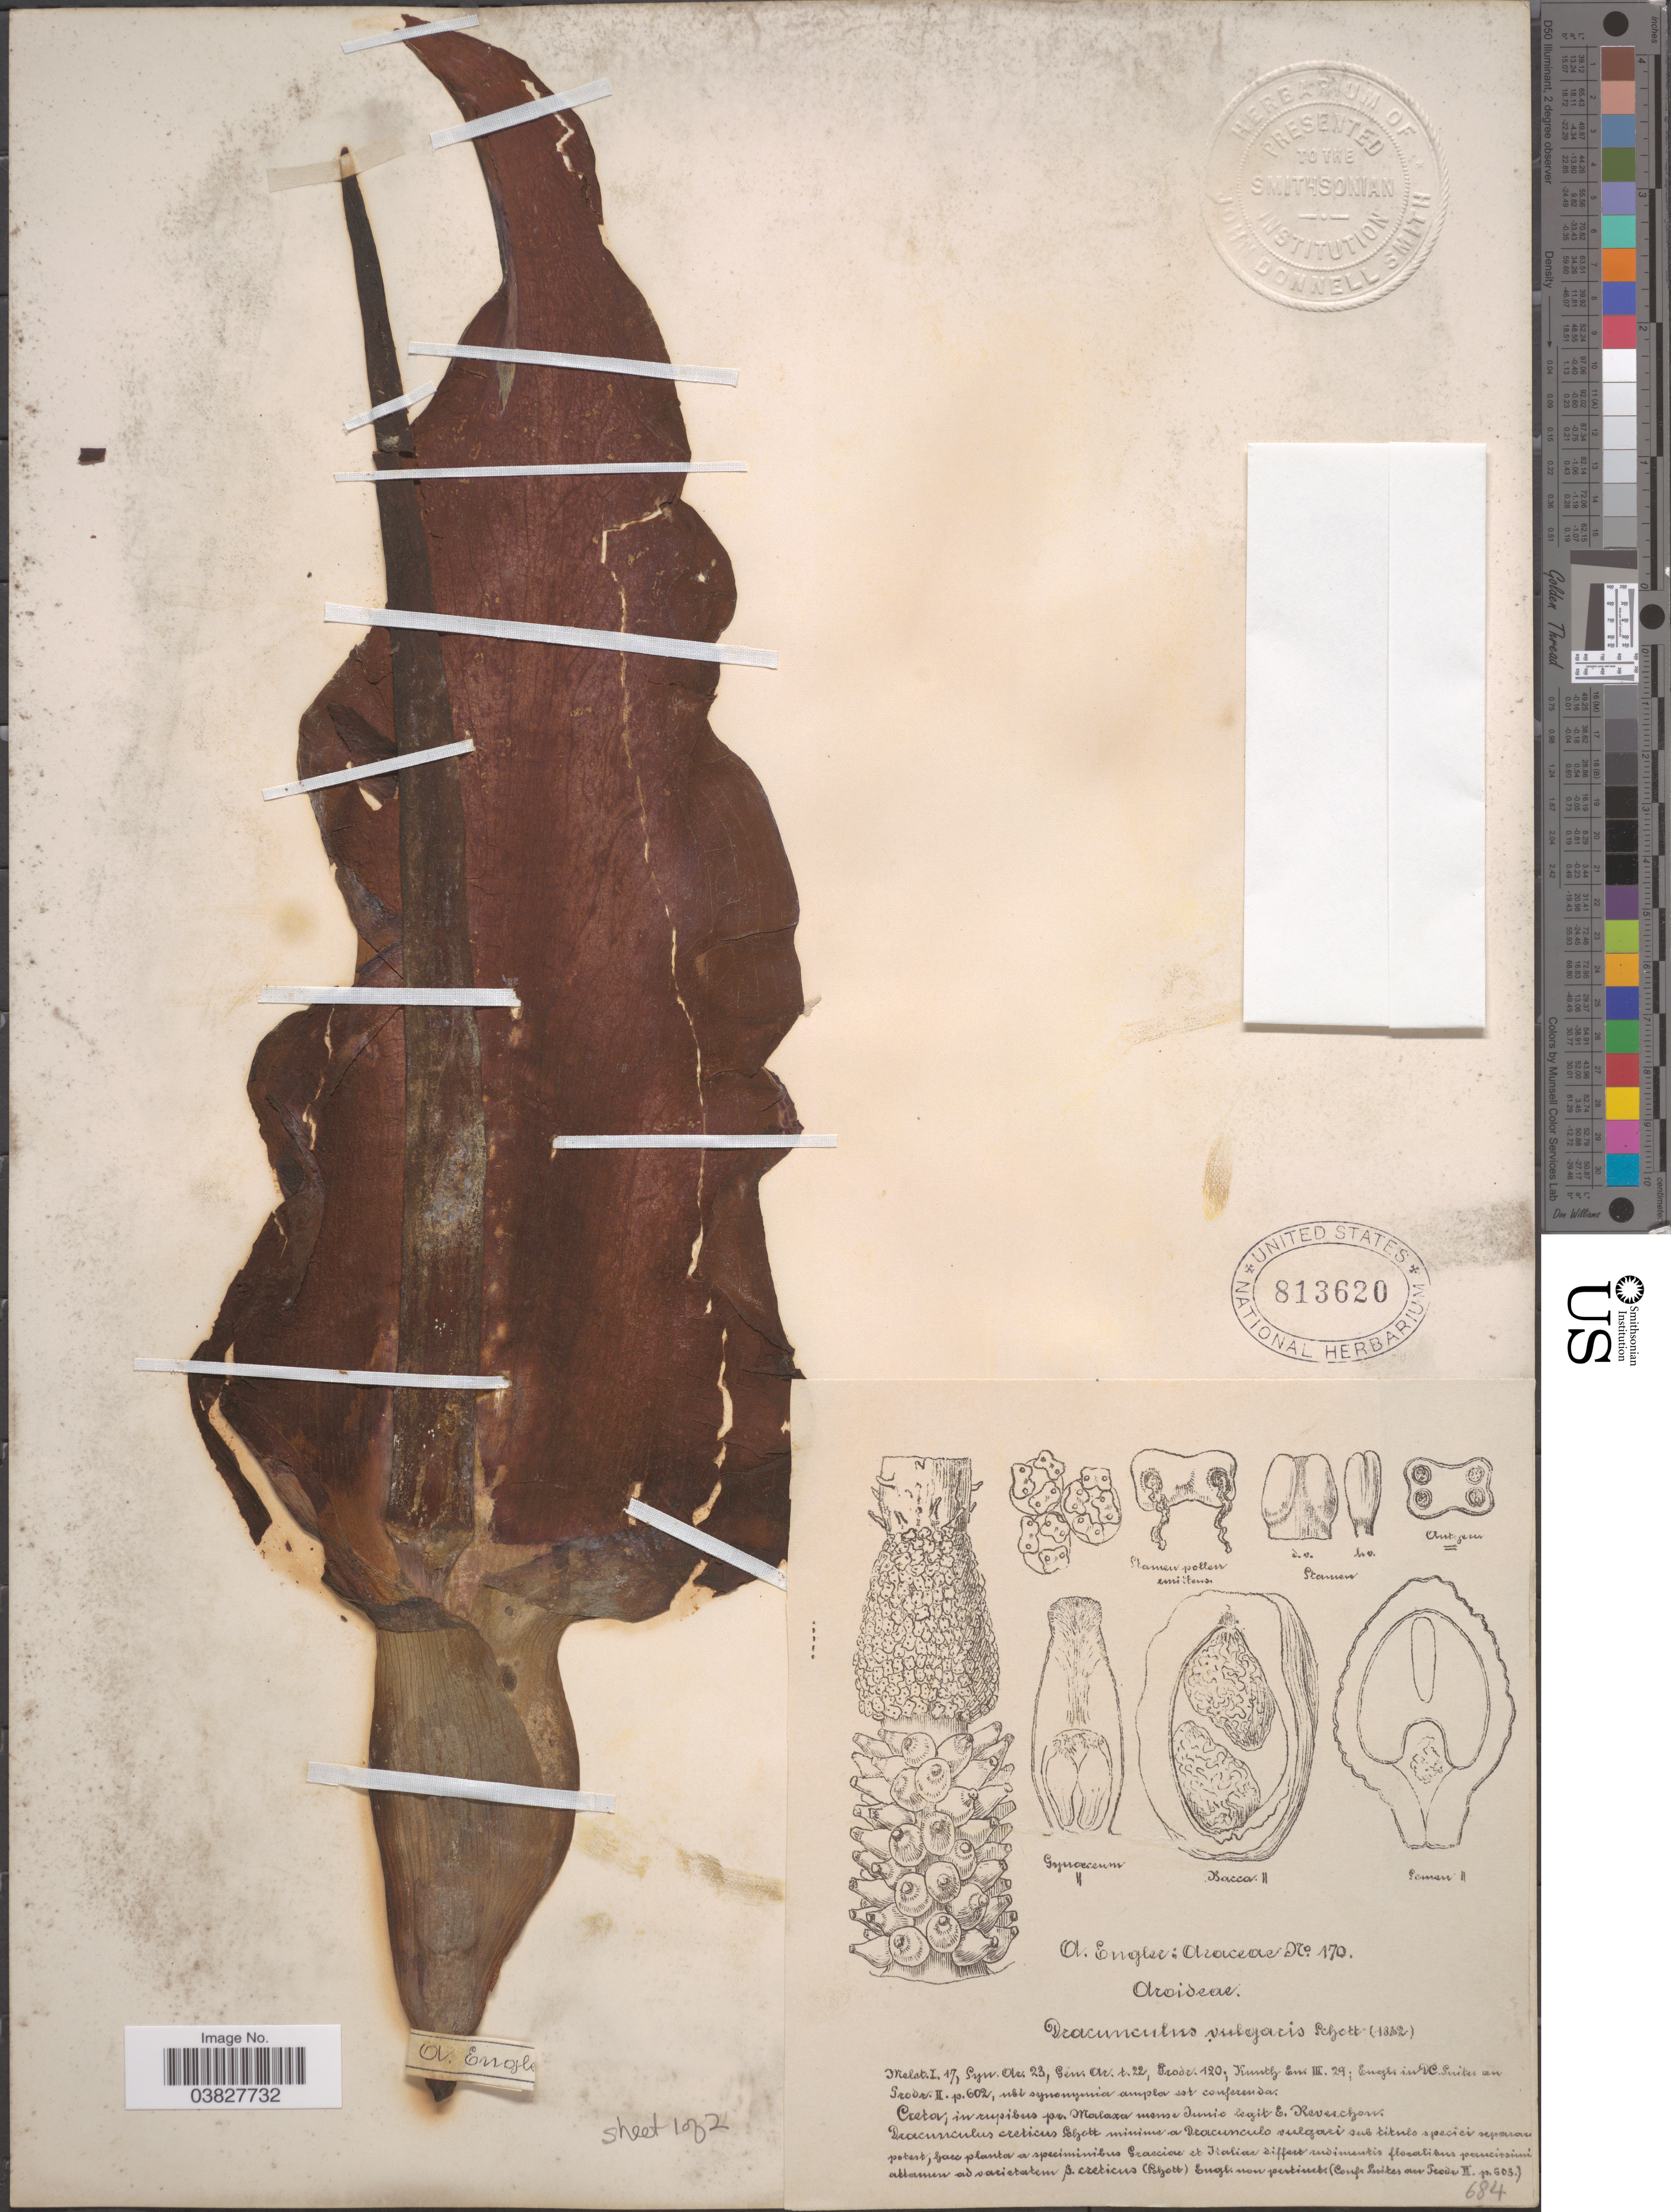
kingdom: Plantae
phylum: Tracheophyta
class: Liliopsida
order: Alismatales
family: Araceae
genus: Dracunculus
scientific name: Dracunculus vulgaris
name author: Schott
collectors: E. Reverchon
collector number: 170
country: Greece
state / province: Crete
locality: Creta, in rupibus pr. Malaxa.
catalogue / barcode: US 813620